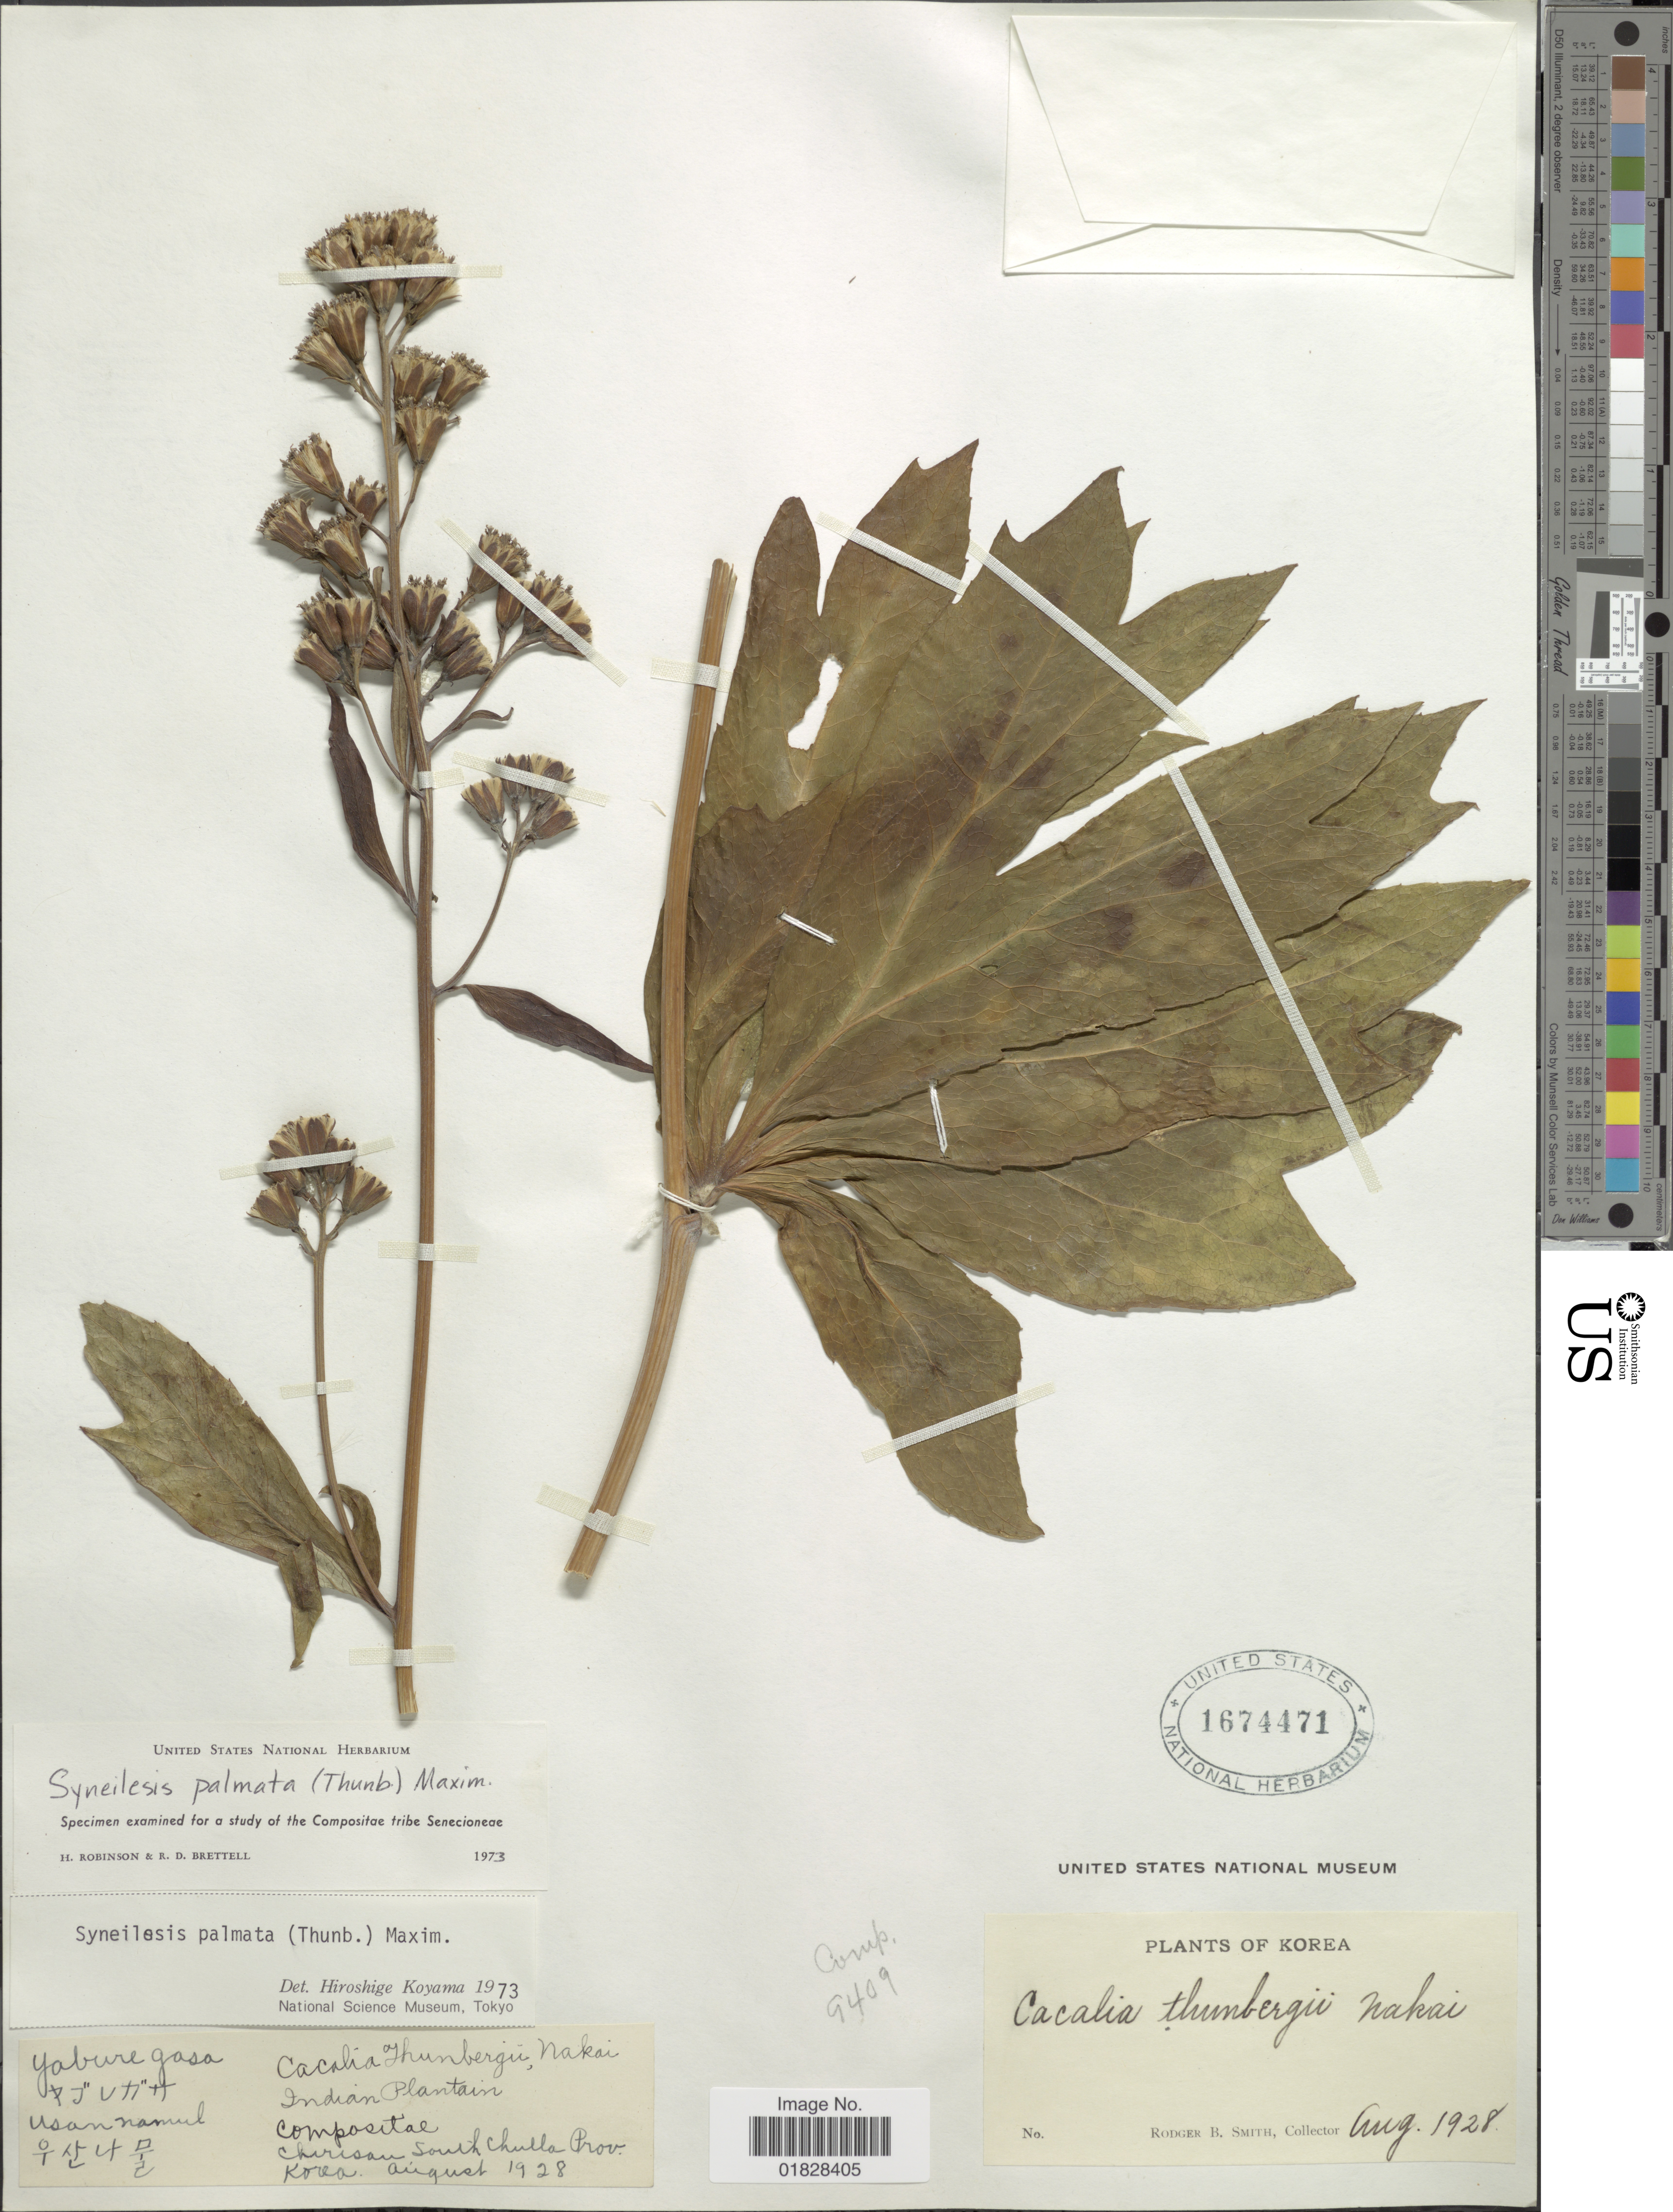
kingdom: Plantae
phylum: Tracheophyta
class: Magnoliopsida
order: Asterales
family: Asteraceae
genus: Syneilesis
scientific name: Syneilesis palmata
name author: (Thunb.) Maxim.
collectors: R. B. Smith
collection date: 1928-08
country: South Korea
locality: Chirisan South Chulla Prov. Korea. (Mt. Jiri)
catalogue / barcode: US 1674471